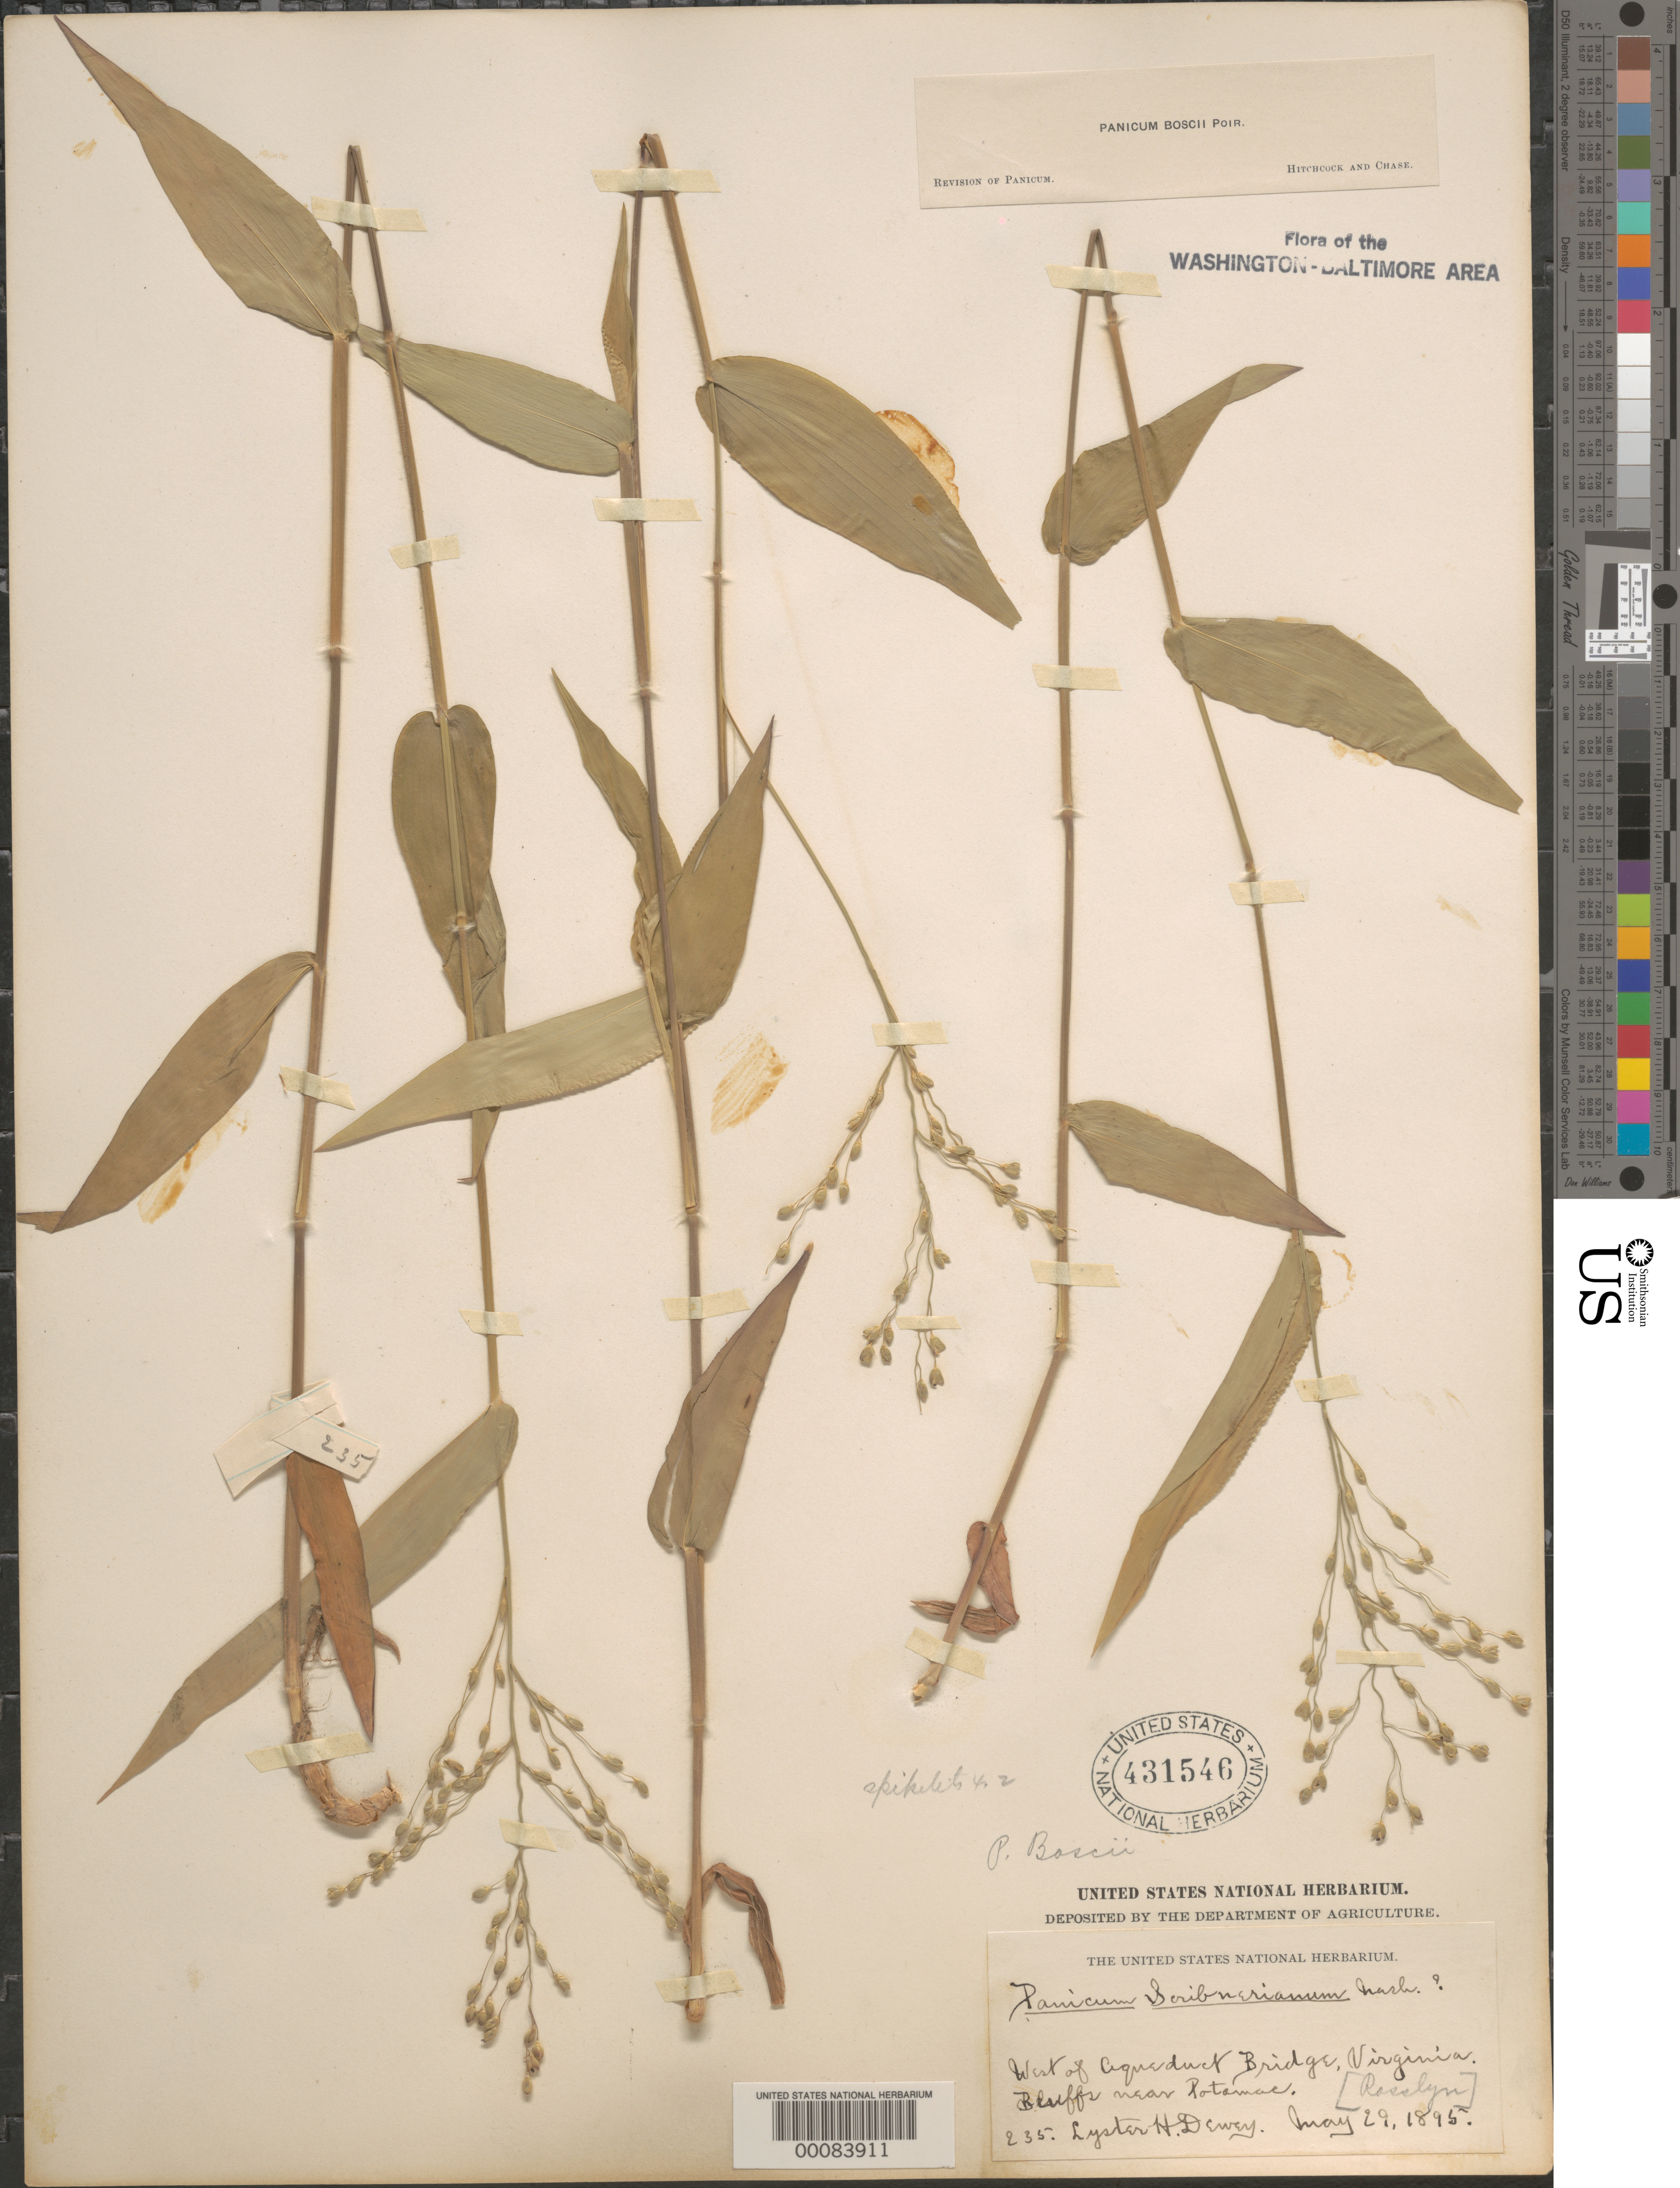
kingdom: Plantae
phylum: Tracheophyta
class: Liliopsida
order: Poales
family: Poaceae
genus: Dichanthelium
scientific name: Dichanthelium boscii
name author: (Poir.) Gould & C.A. Clark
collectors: L. H. Dewey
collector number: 235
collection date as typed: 29 May 1895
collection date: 1895-05-29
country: United States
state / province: Virginia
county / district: Arlington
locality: Rosslyn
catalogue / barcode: US 431546